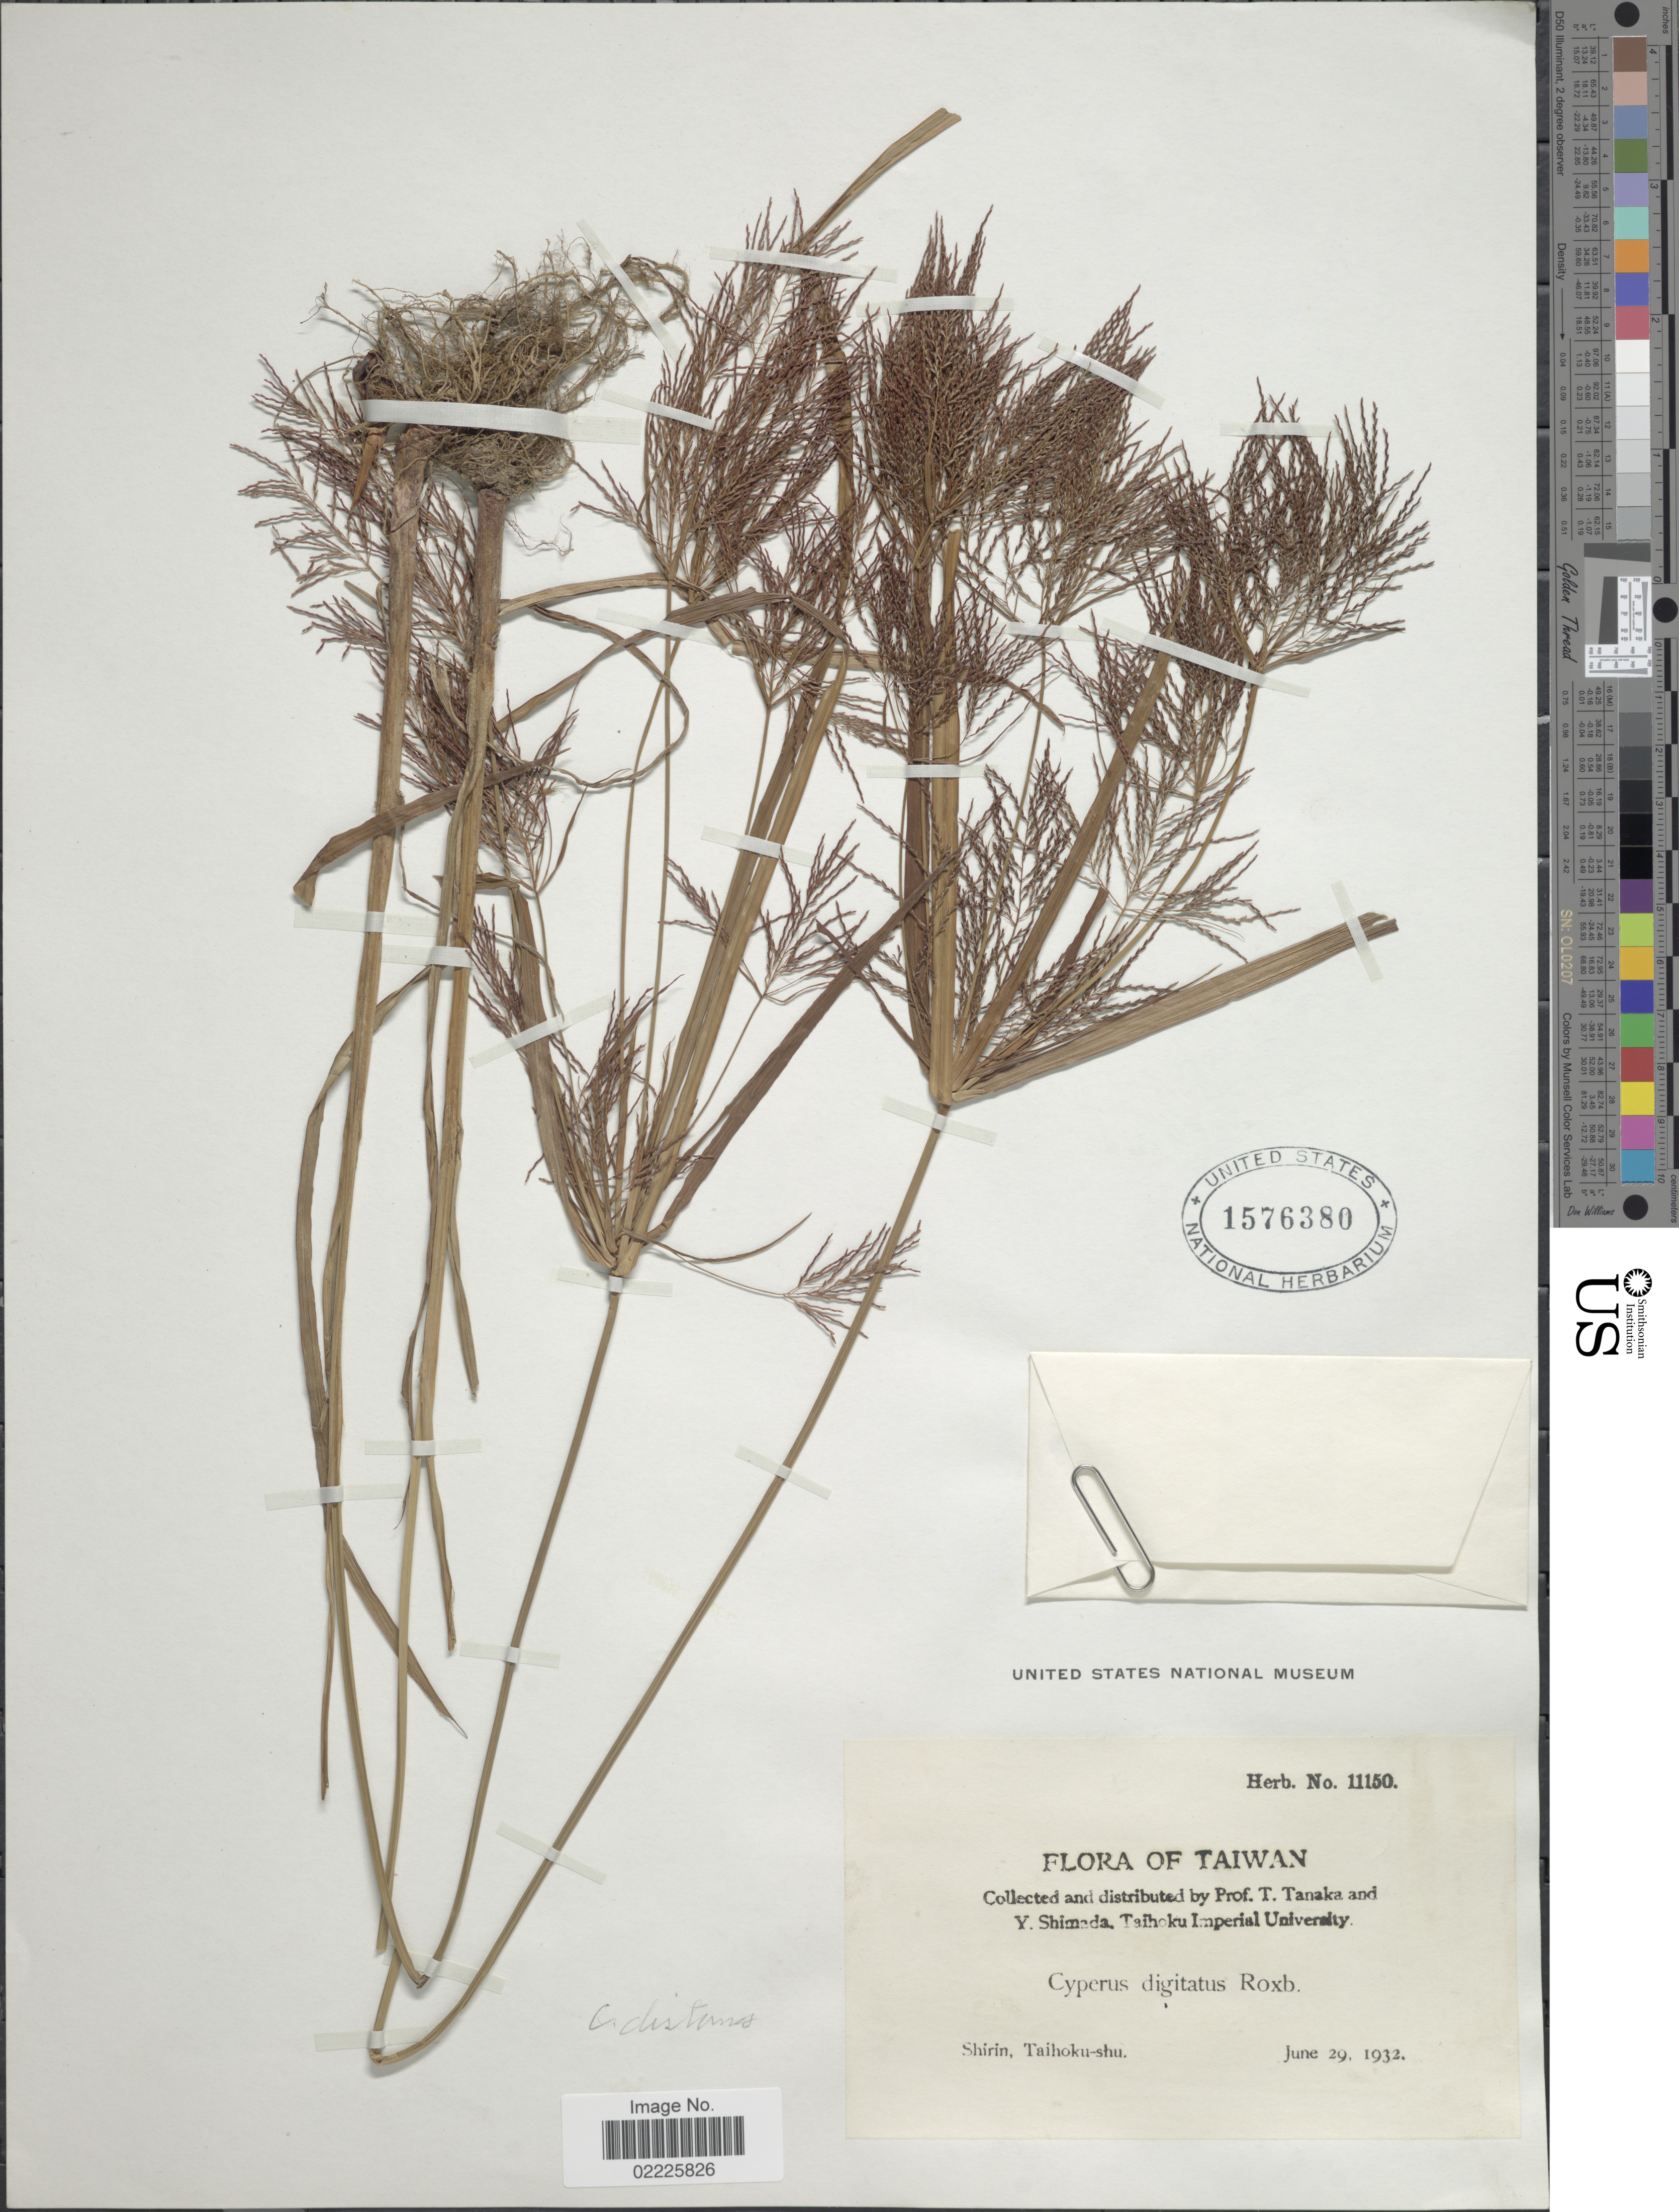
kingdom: Plantae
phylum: Tracheophyta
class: Liliopsida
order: Poales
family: Cyperaceae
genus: Cyperus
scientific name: Cyperus distans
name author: L. f.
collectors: T. Tanaka & Y. Shimada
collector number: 11150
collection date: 1932-06-29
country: Taiwan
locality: Shirin, Taihoku-shu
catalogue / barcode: US 1576380